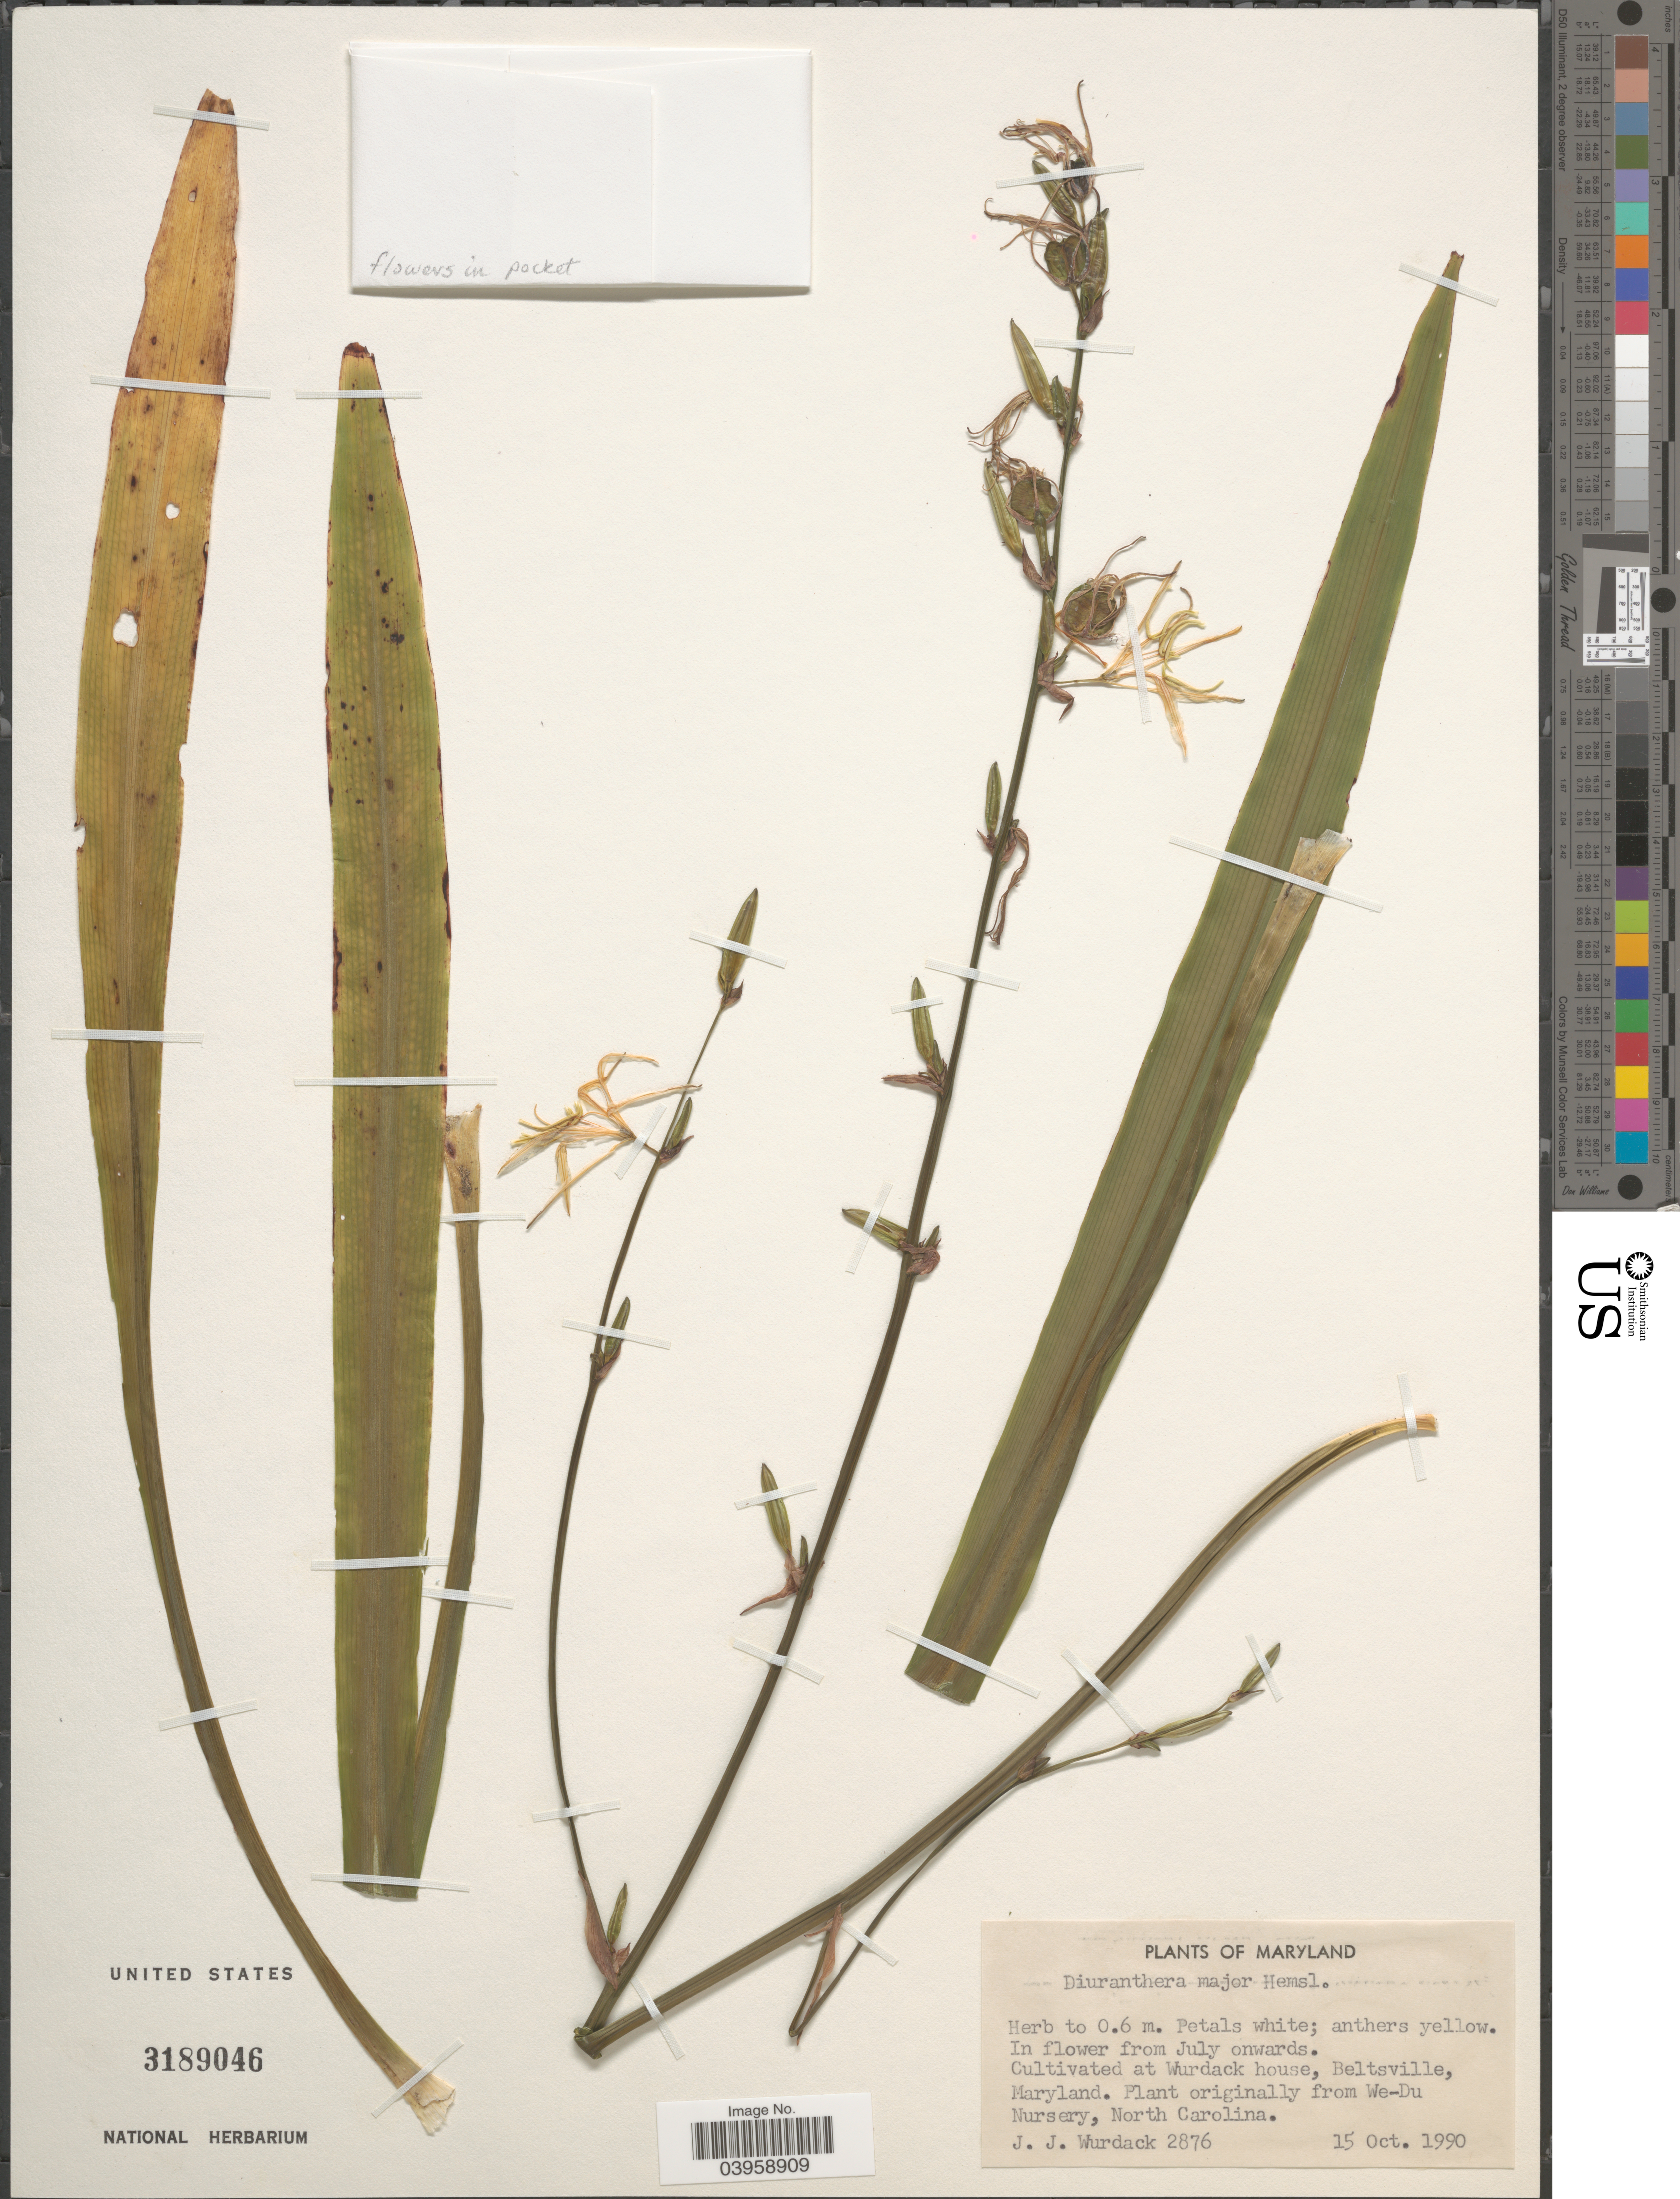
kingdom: Plantae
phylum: Tracheophyta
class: Liliopsida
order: Asparagales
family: Asparagaceae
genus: Diuranthera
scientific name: Diuranthera major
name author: Hemsl.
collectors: J. J. Wurdack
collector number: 2876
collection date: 1990-10-15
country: United States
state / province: Maryland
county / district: Prince George's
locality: At Wurdack house, Beltsville, Maryland.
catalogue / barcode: US 3189046